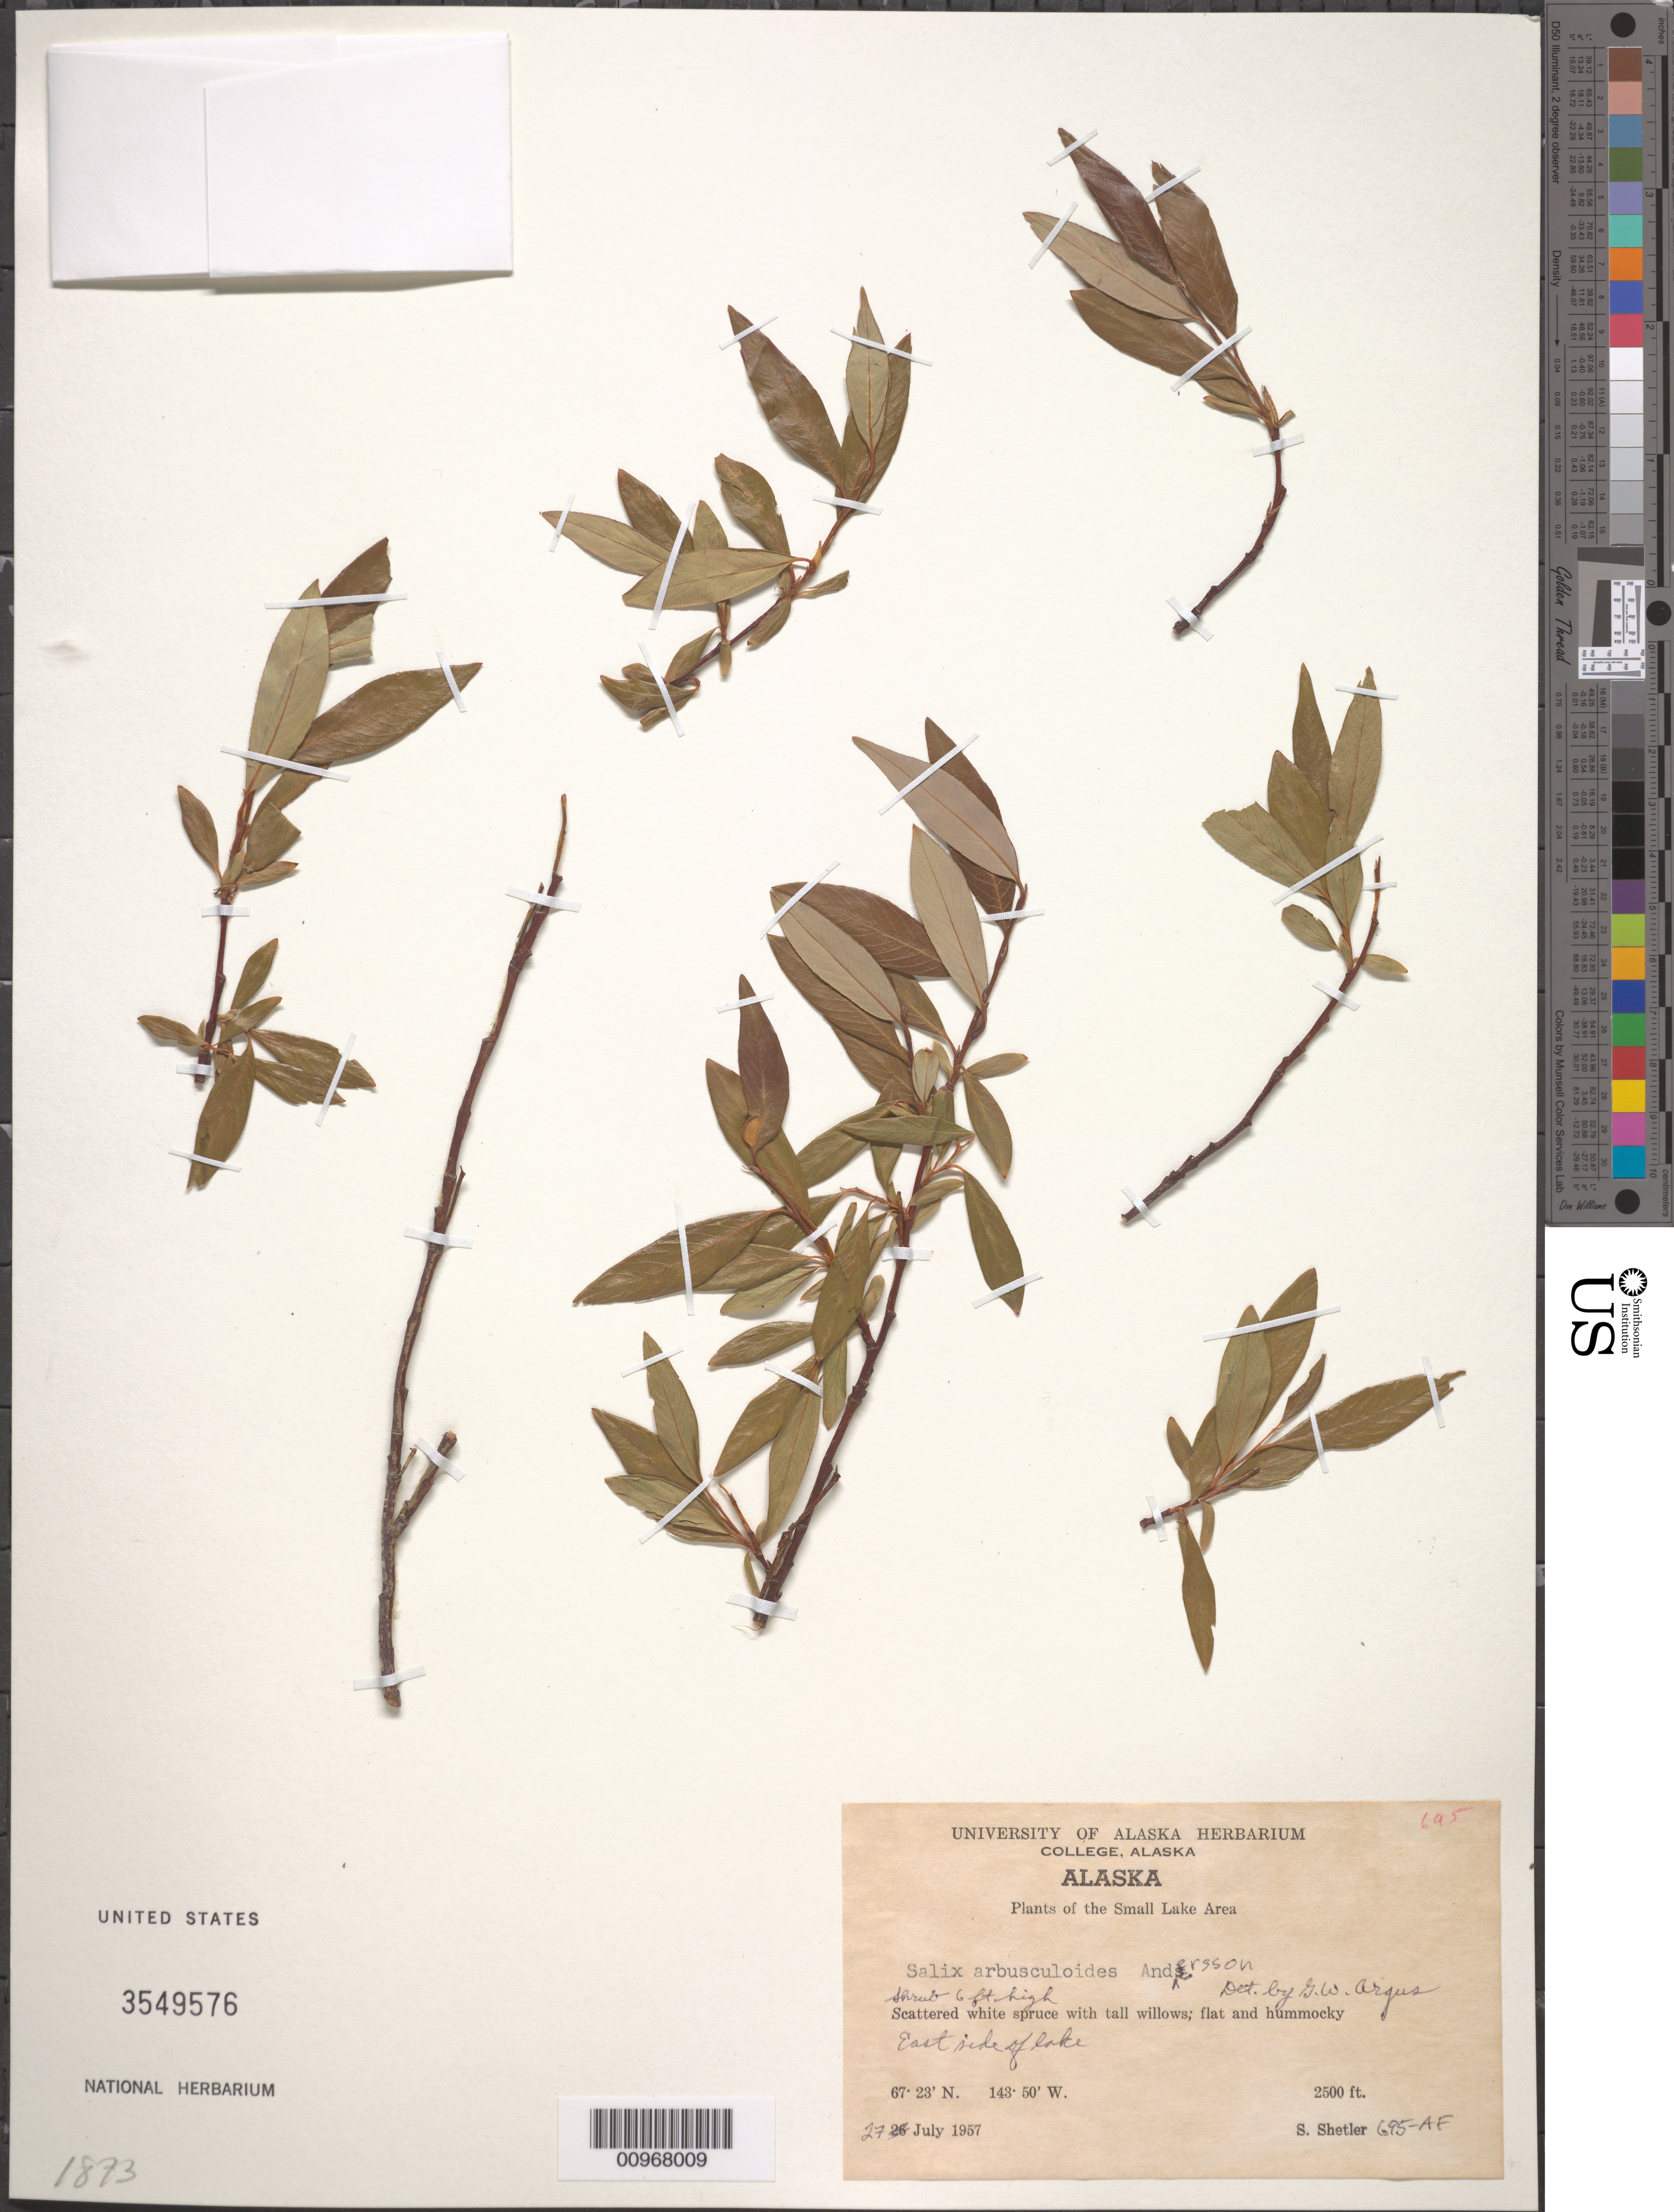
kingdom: Plantae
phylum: Tracheophyta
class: Magnoliopsida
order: Malpighiales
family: Salicaceae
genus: Salix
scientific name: Salix arbusculoides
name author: Andersson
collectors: S. Shetler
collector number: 695-AF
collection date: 1957-07-27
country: United States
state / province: Alaska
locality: Small Lake Area. East side of lake.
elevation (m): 762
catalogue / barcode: US 3549576